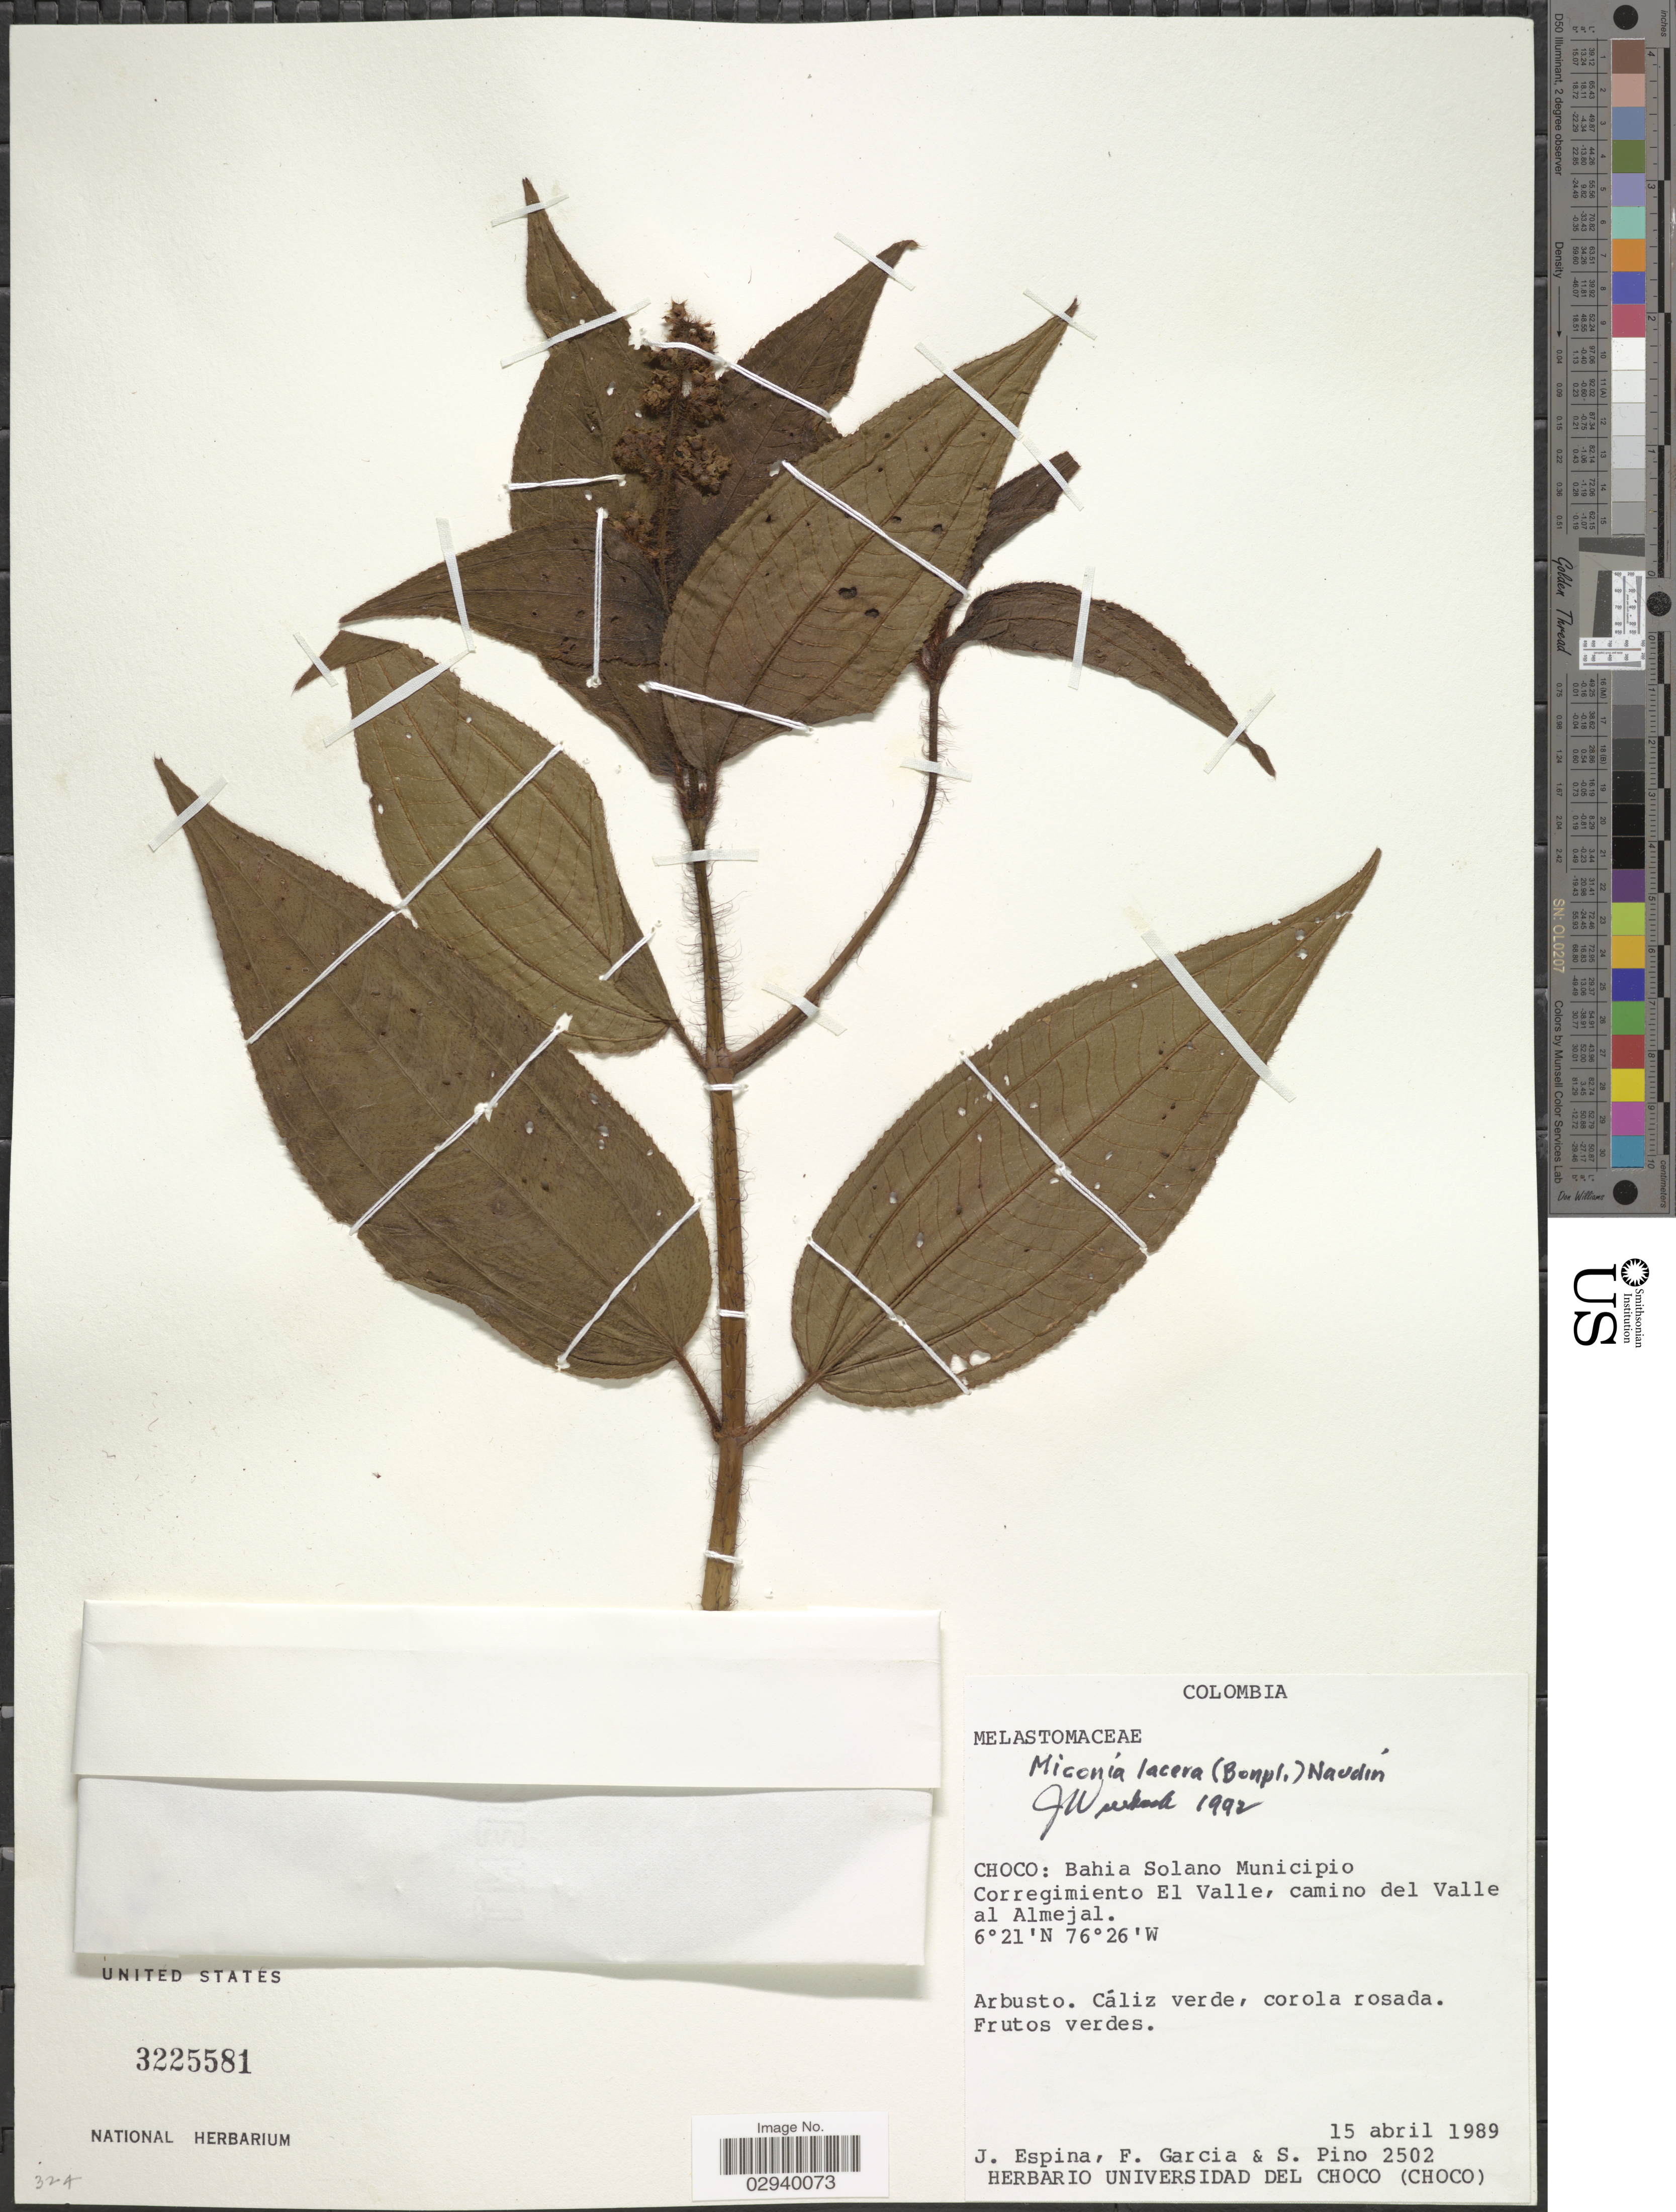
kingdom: Plantae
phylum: Tracheophyta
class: Magnoliopsida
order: Myrtales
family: Melastomataceae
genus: Miconia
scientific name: Miconia lacera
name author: (Bonpl.) Naudin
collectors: J. Espina, F. Garcia & S. Pino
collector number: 2502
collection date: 1989-04-15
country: Colombia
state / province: Chocó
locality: Bahia Solano Municipio. Corregimiento El Valle, camino del Valle al Almejal.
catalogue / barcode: US 3225581